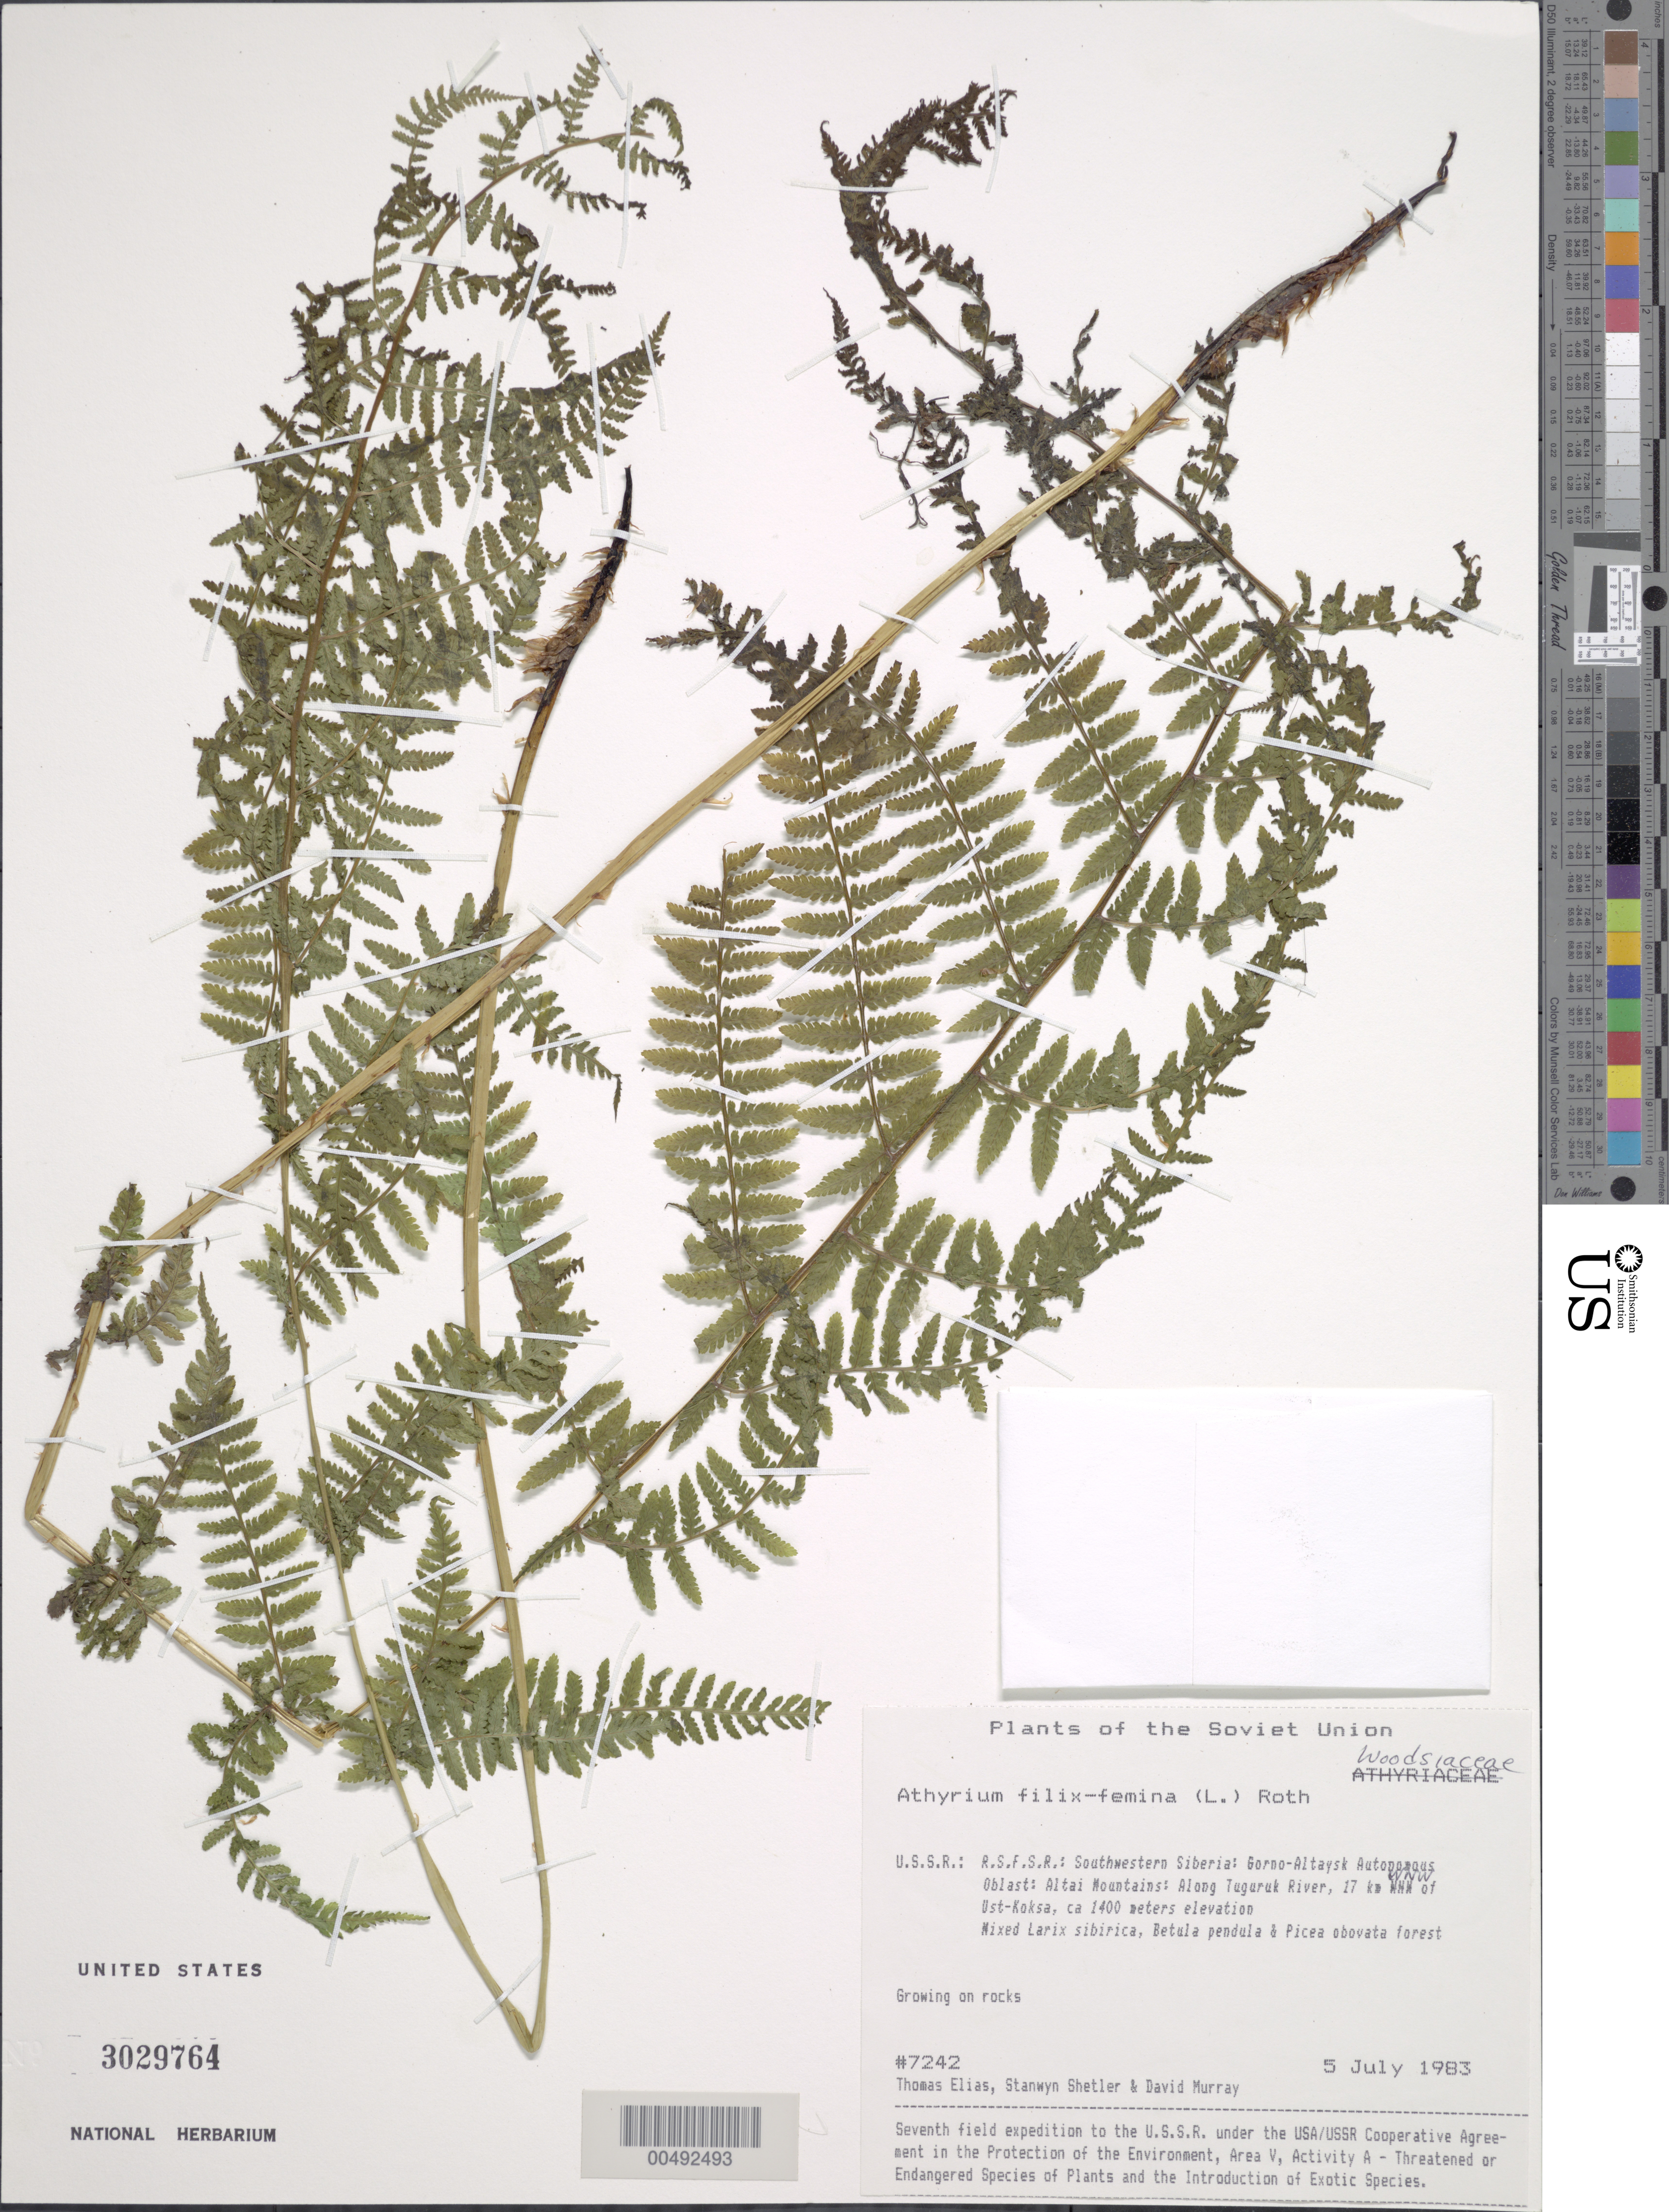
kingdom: Plantae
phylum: Tracheophyta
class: Polypodiopsida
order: Polypodiales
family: Athyriaceae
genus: Athyrium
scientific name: Athyrium filix-femina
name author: (L.) Roth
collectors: T. Elias, S. Shetler & D. F. Murray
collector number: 7242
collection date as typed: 05 Jul 1983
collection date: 1983-07-05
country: Russian Federation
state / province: Altai Republic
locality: Altai Mountains, along Tuguruk River, 17 km WNW of Ust-Koksa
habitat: mixed Larix sibirica, Betula pendula & Picea obovata forest, growing on rocks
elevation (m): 1400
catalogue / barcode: US 3029764